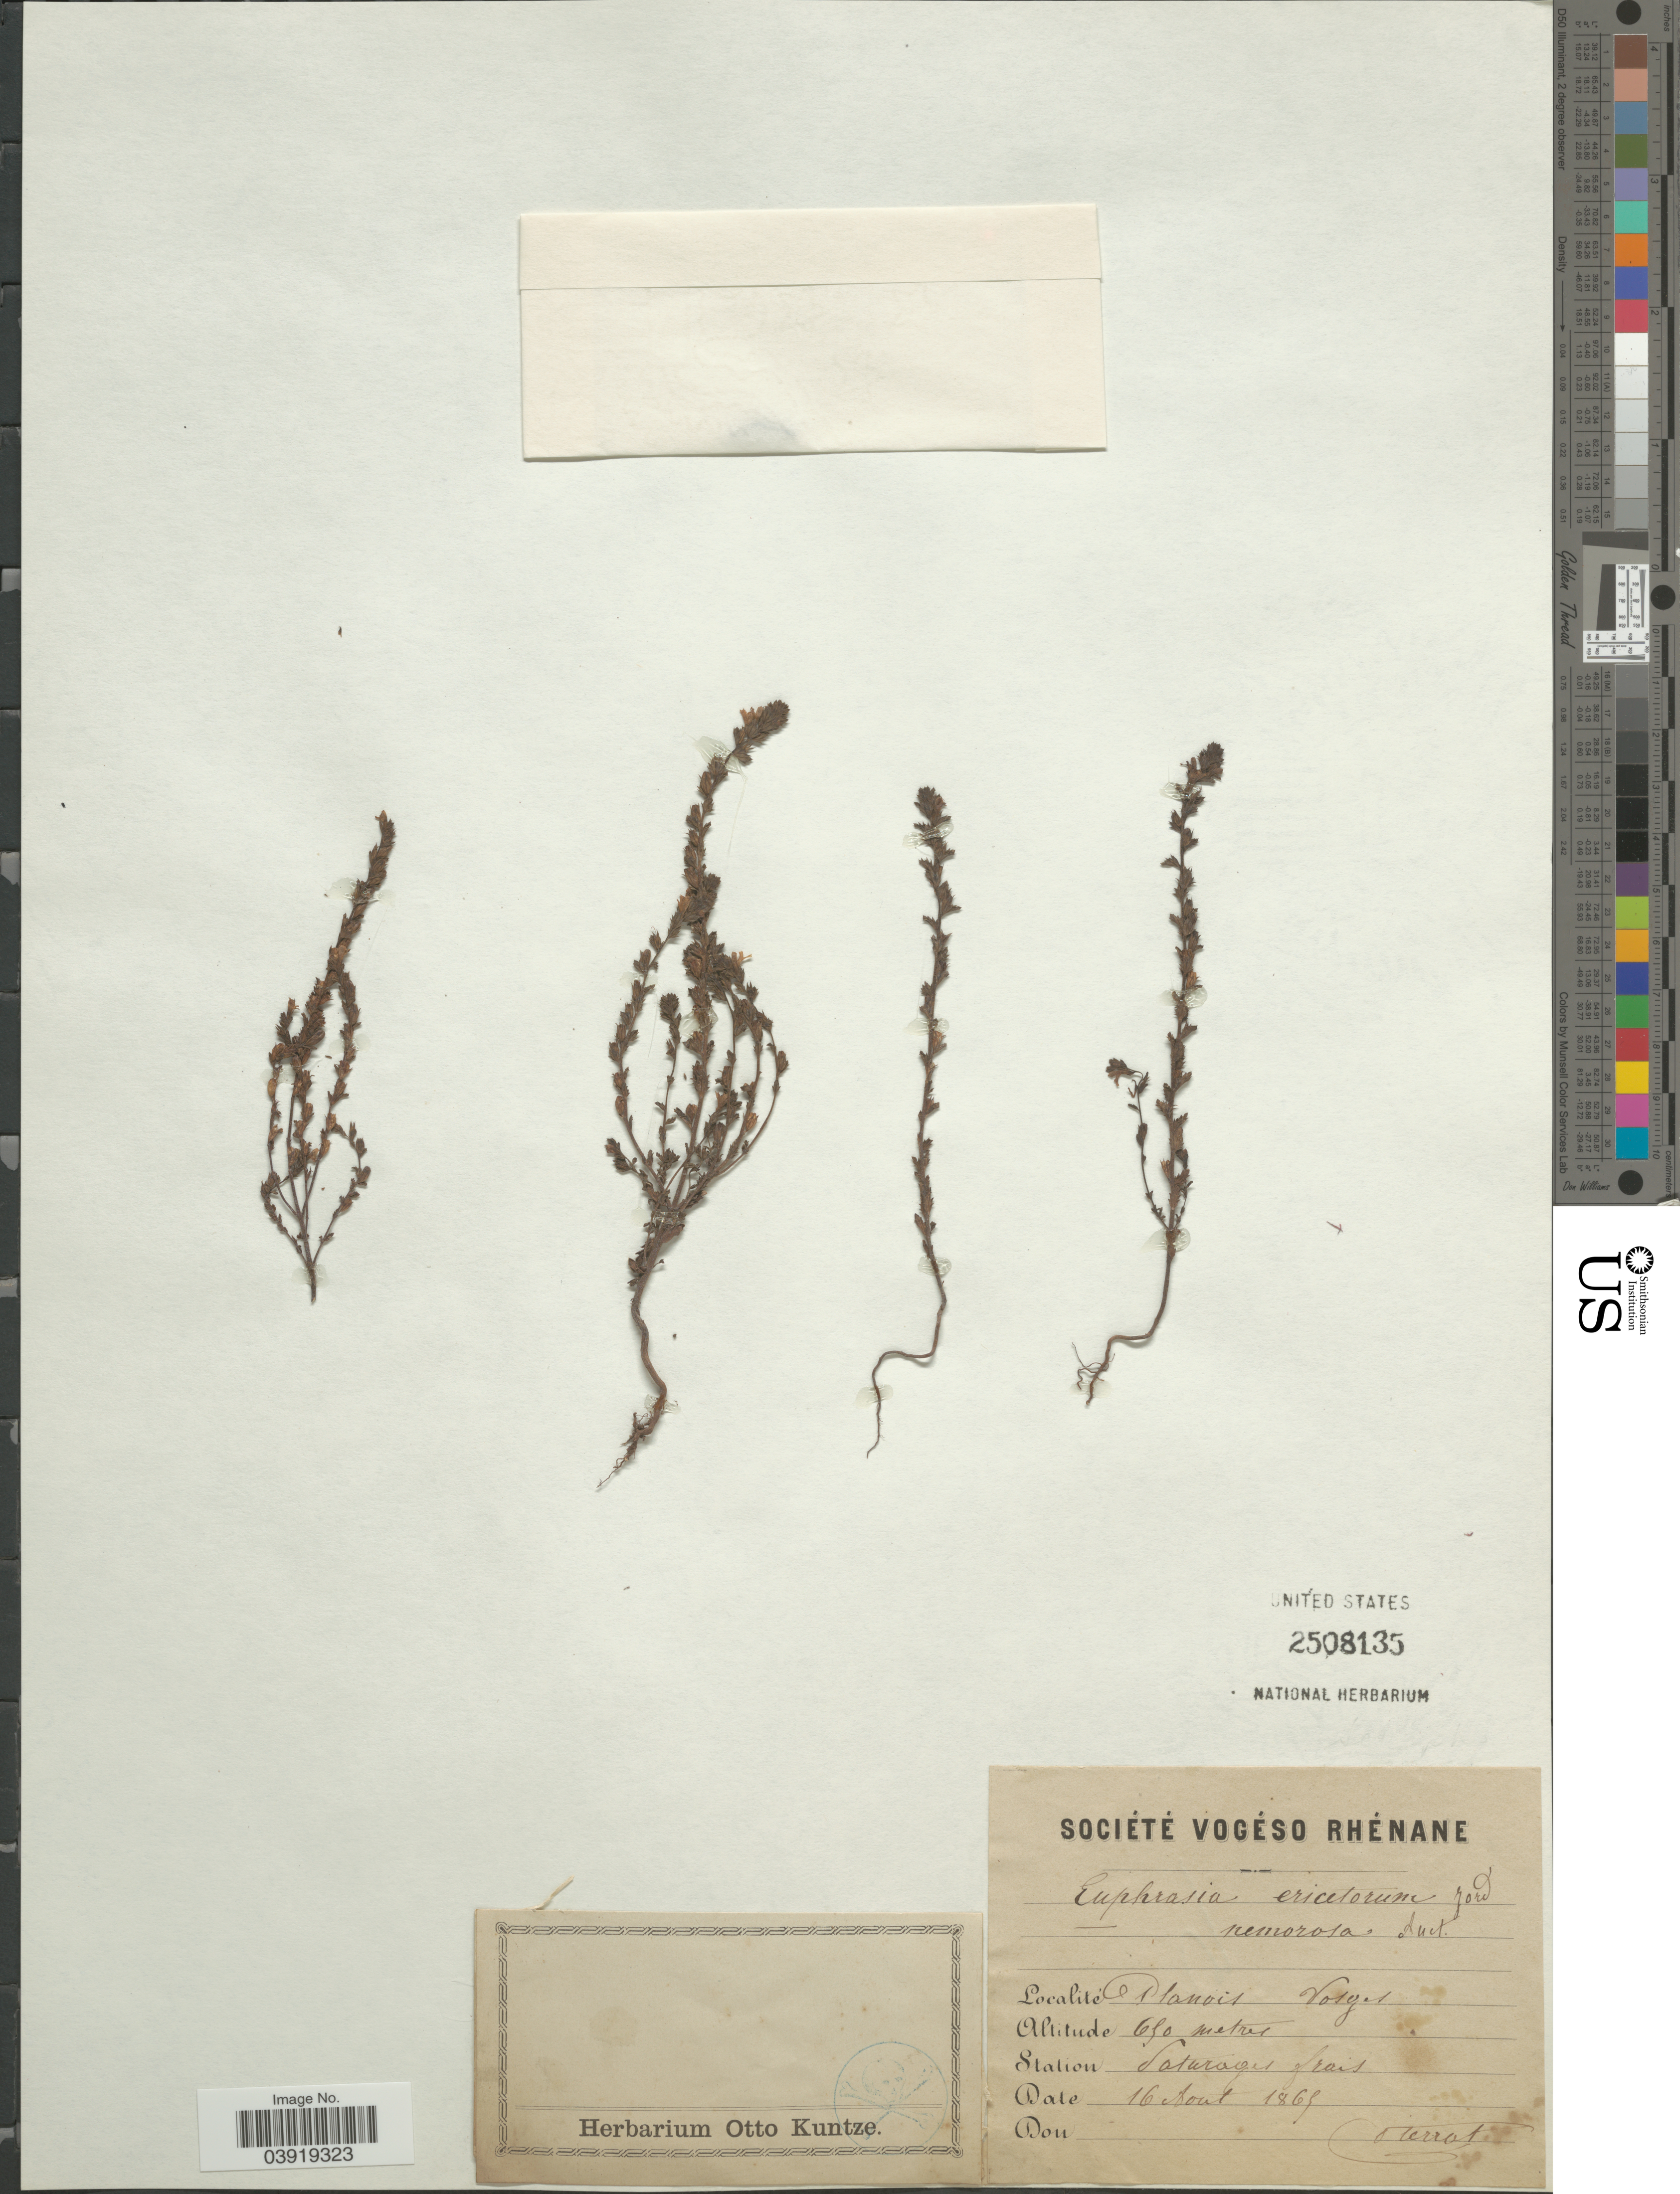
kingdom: Plantae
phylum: Tracheophyta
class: Magnoliopsida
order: Lamiales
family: Orobanchaceae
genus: Euphrasia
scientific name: Euphrasia ericetorum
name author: Jord. ex Boreau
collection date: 1865-08-16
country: France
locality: Planois Vosges. Station Paturages frais.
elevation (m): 650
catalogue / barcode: US 2508135